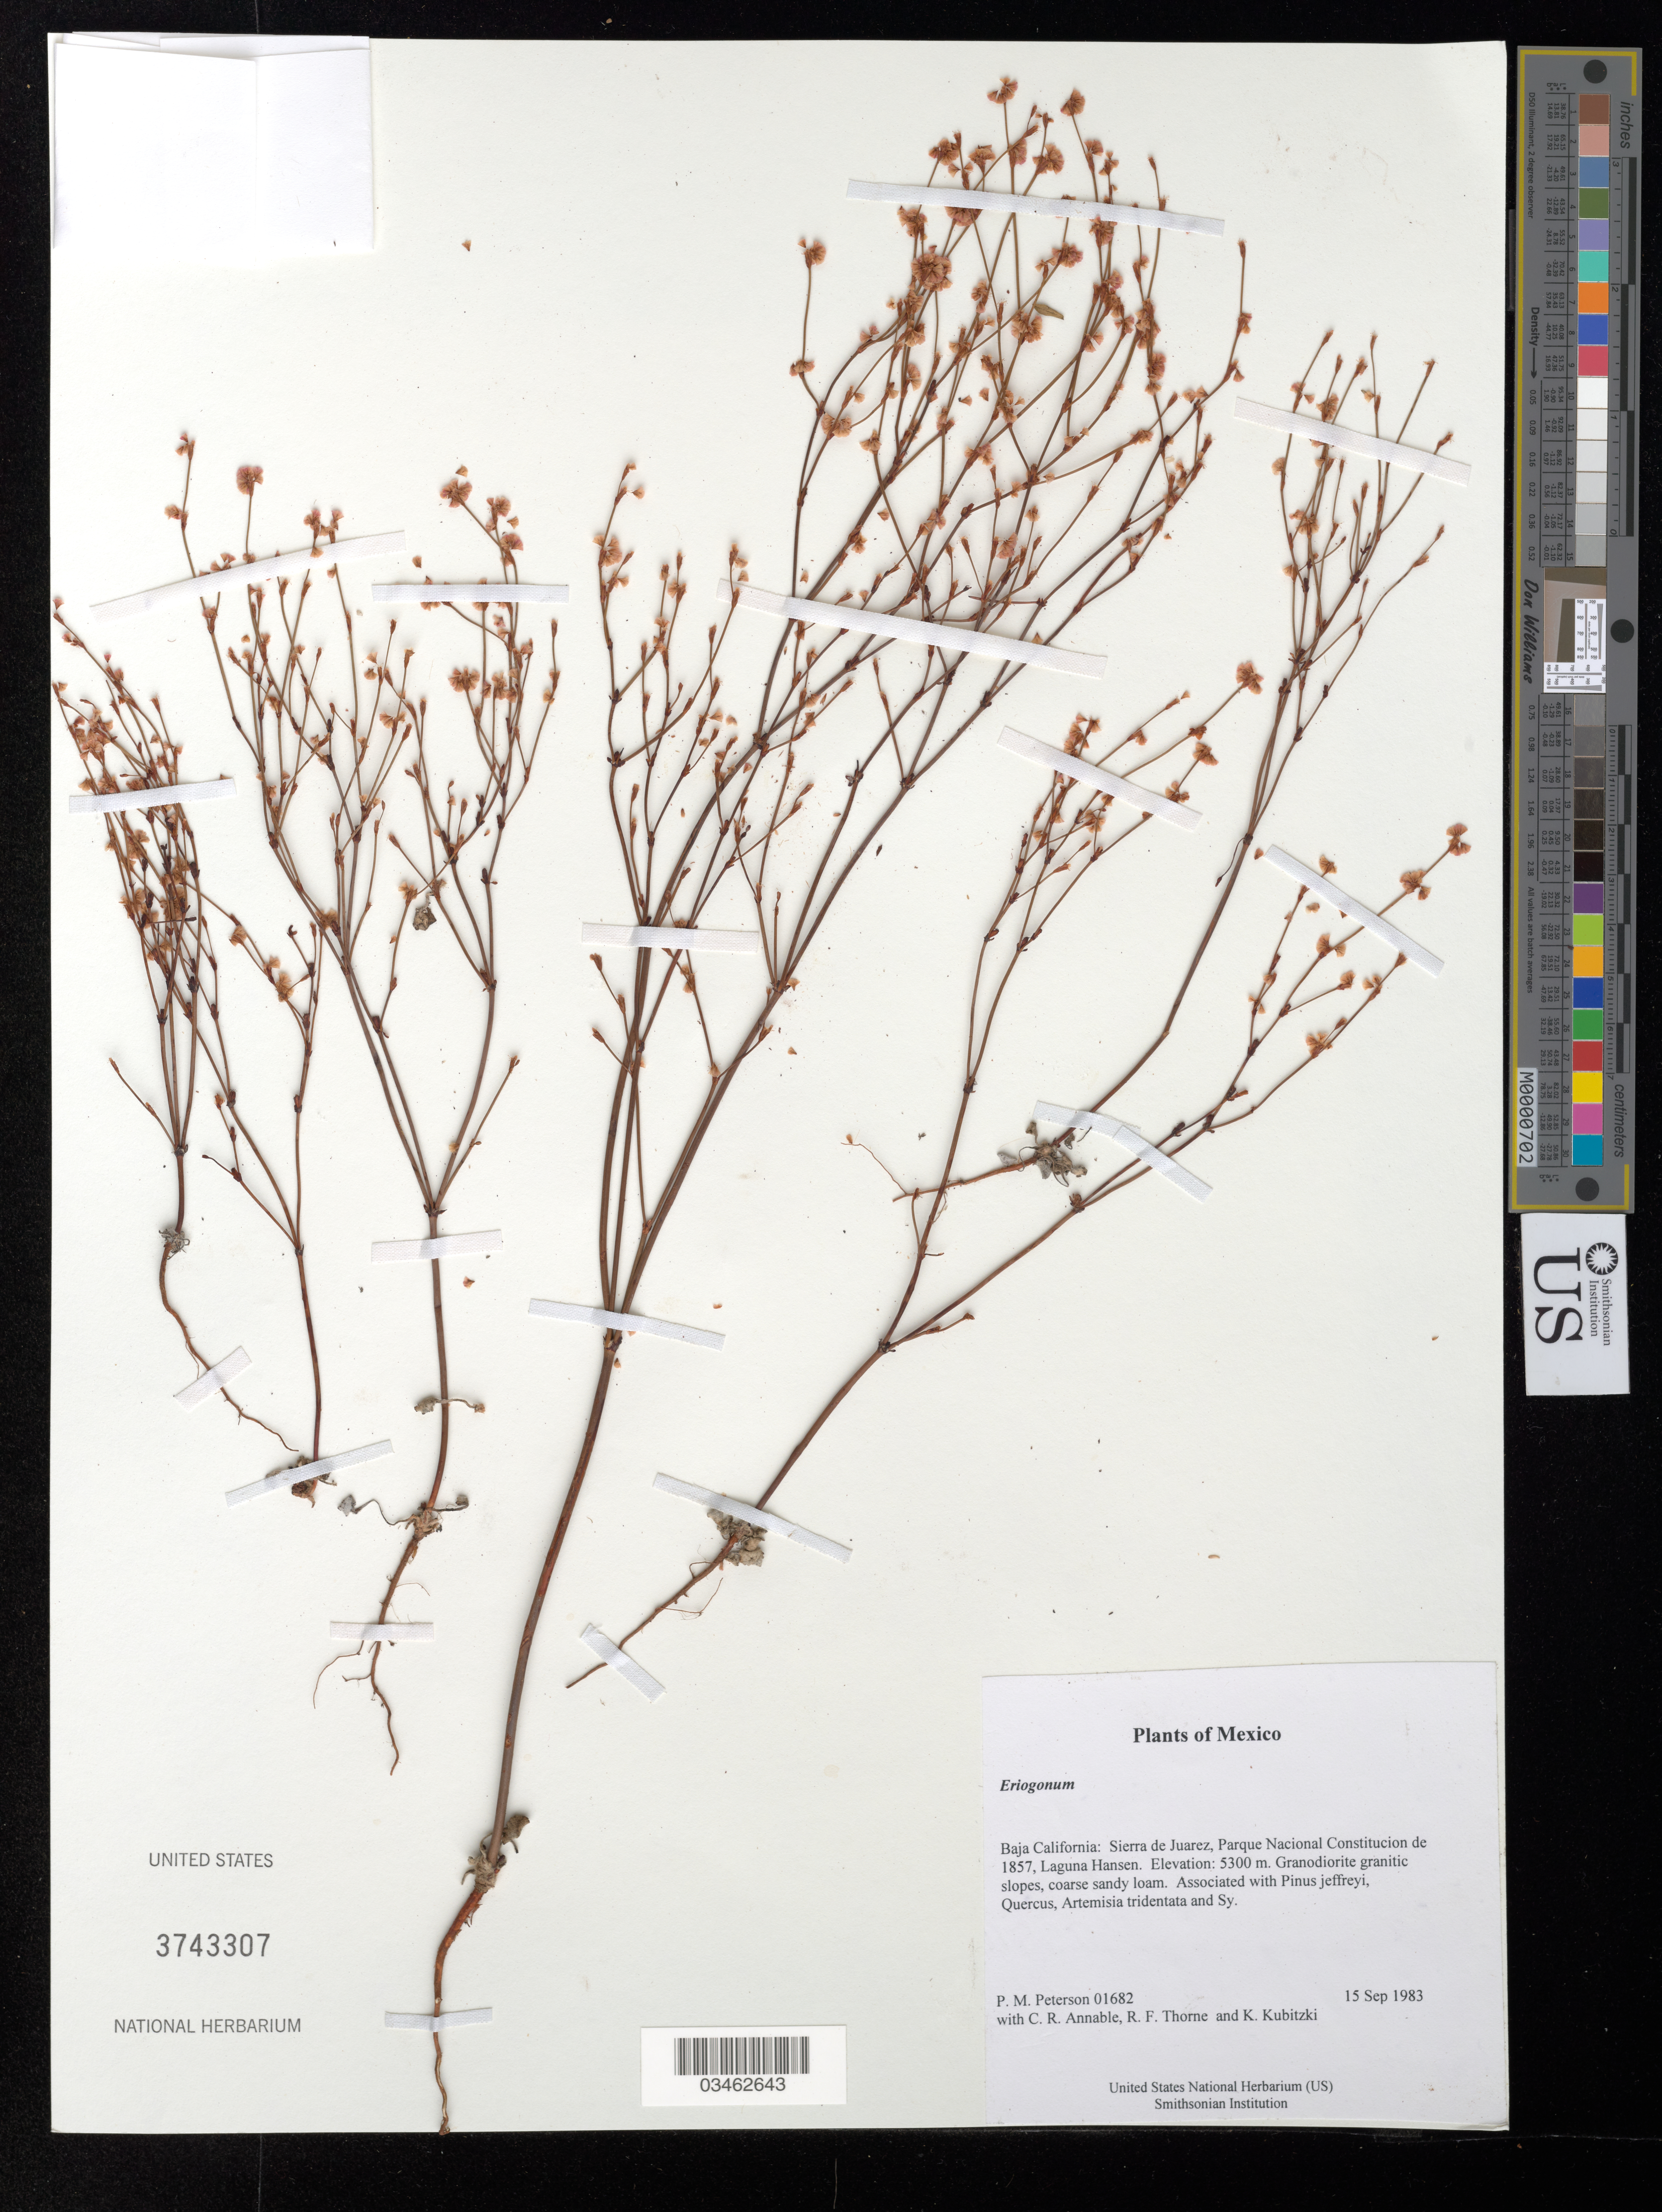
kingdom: Plantae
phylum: Tracheophyta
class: Magnoliopsida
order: Caryophyllales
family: Polygonaceae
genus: Eriogonum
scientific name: Eriogonum sp.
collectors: P. M. Peterson, C. R. Annable, R. F. Thorne & K. Kubitzki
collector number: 01682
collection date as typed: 15 Sep 1983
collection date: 1983-09-15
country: Mexico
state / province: Baja California Norte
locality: Sierra de Juarez, Parque Nacional Constitucion de 1857, Laguna Hansen.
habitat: Granodiorite granitic slopes, coarse sandy loam. Associated with Pinus jeffreyi, Quercus, Artemisia tridentata and Sy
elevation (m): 5300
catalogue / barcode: US 3743307